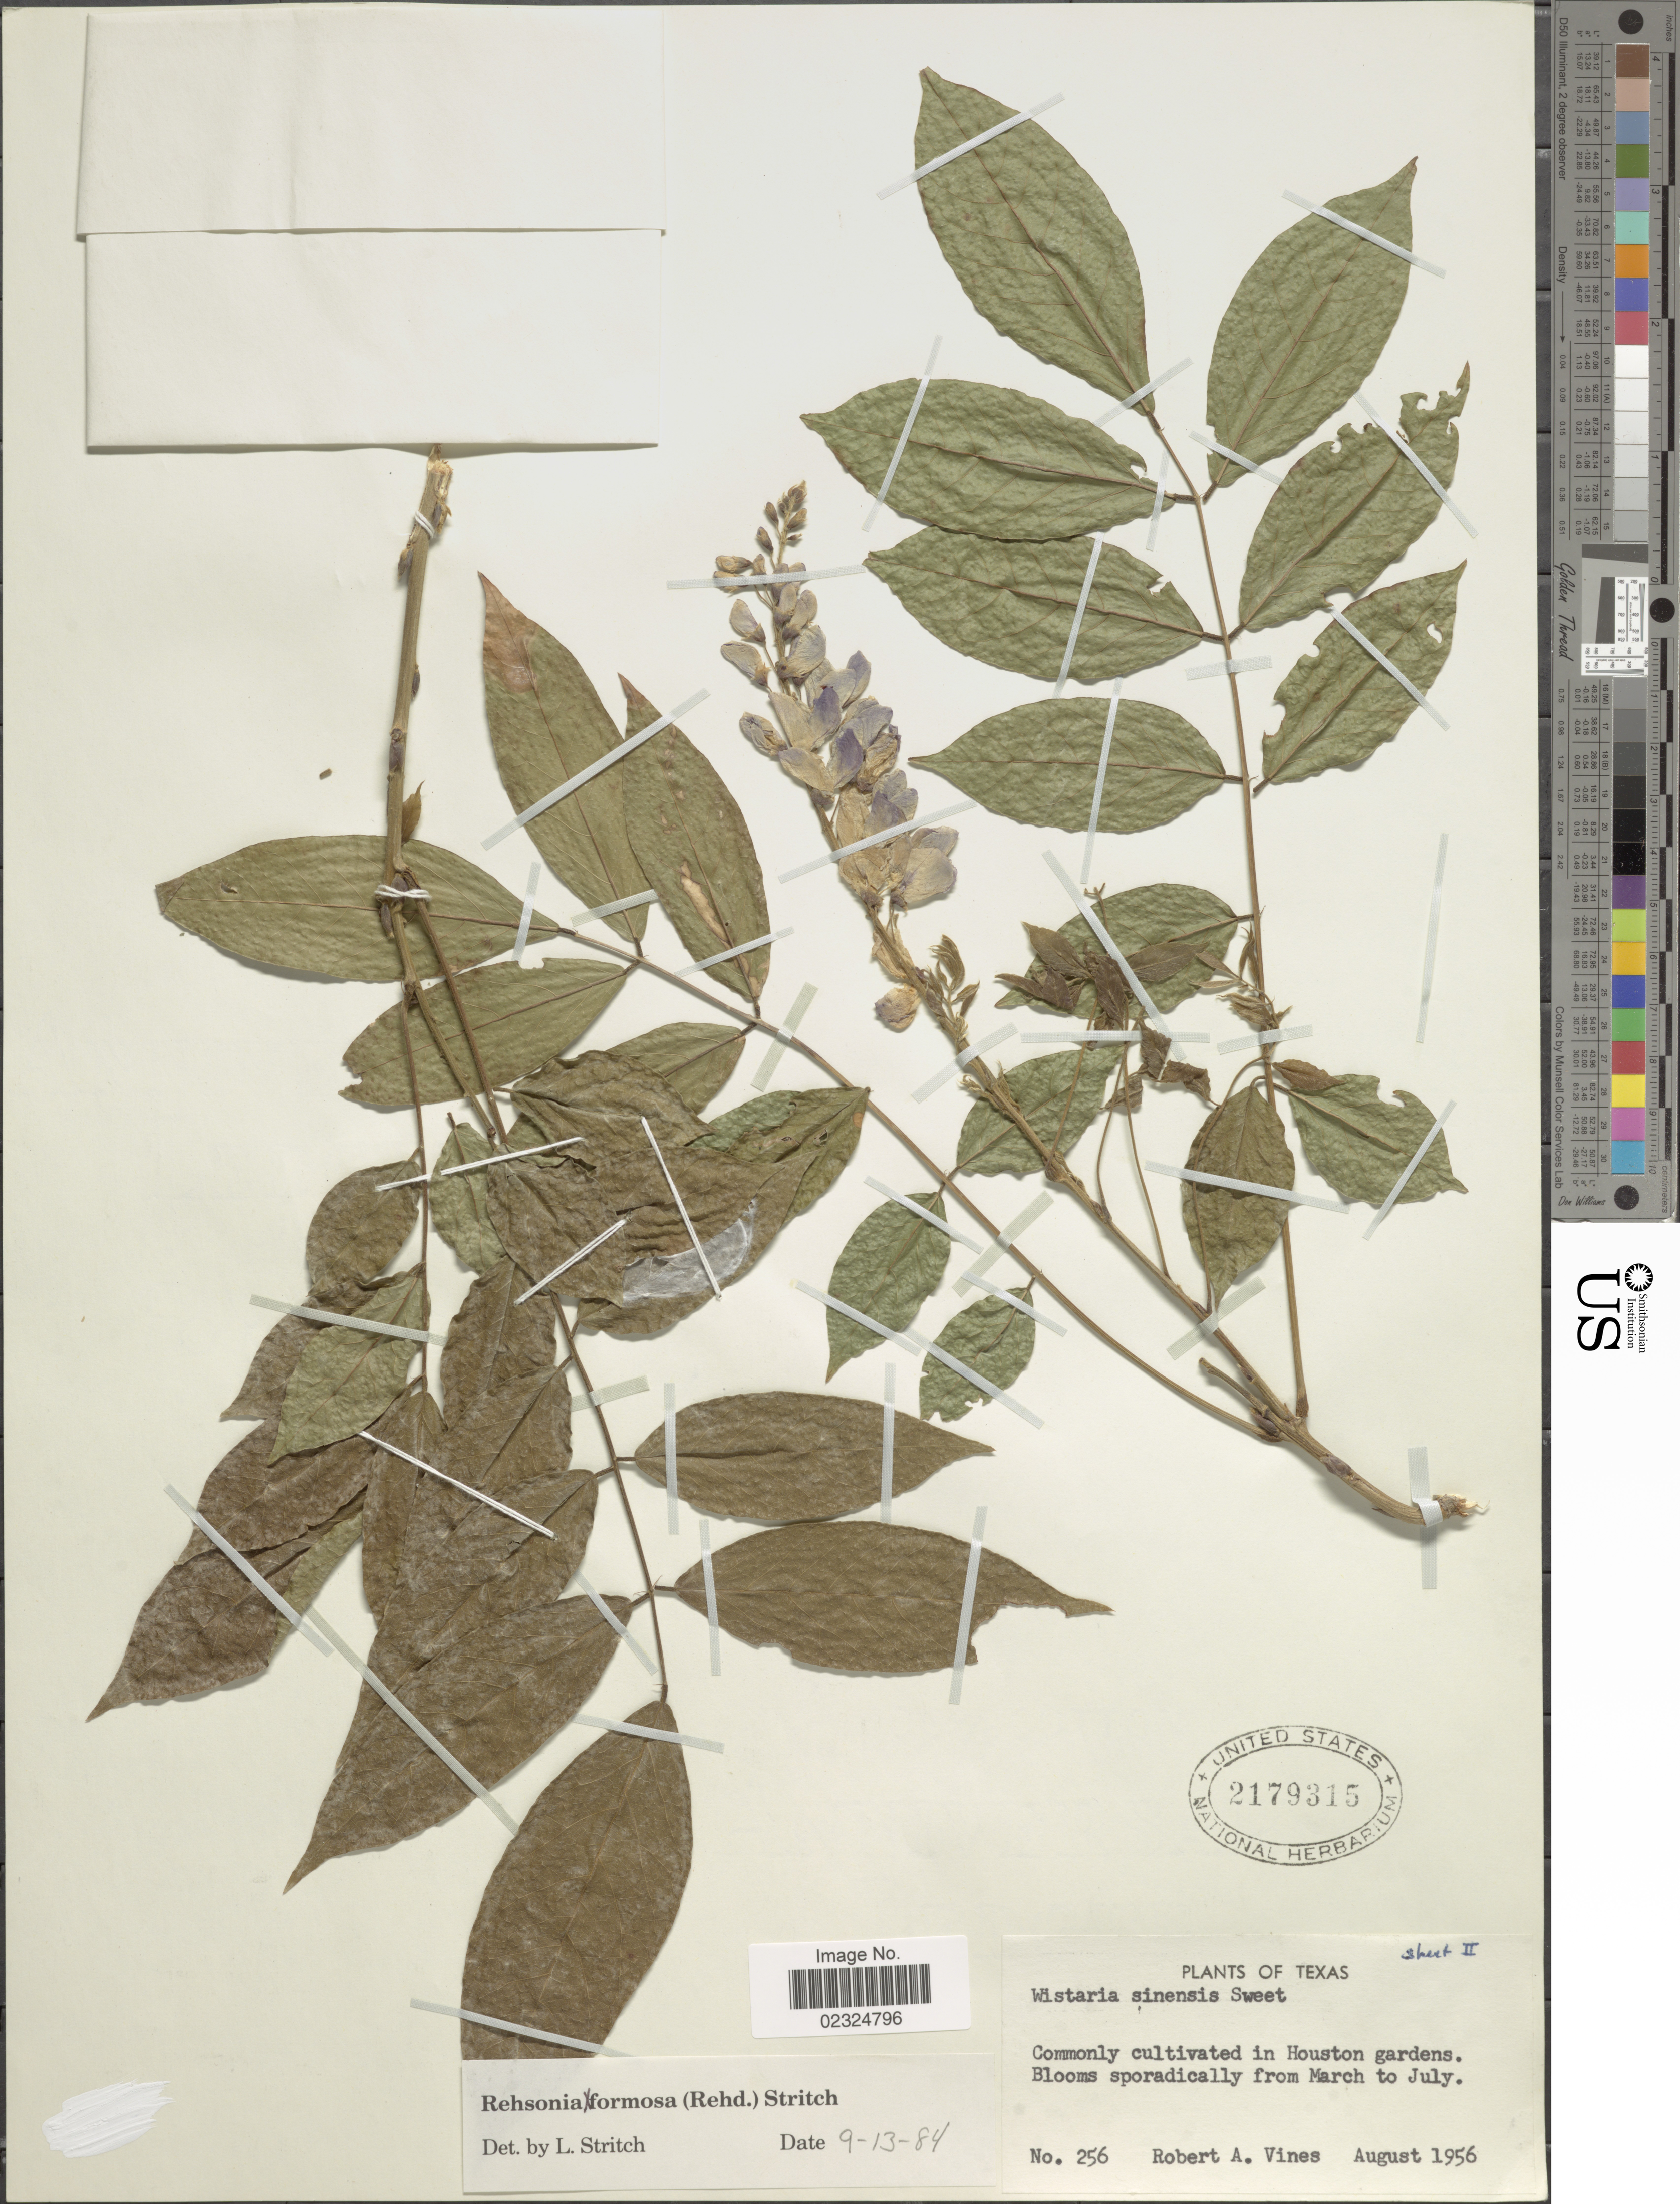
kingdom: Plantae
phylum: Tracheophyta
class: Magnoliopsida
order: Fabales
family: Fabaceae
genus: Wisteria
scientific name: Wisteria x formosa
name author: Rehder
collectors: R. Vines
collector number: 256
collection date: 1956-08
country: United States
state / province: Texas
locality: Cultivated in Houston gardens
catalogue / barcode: US 2179315